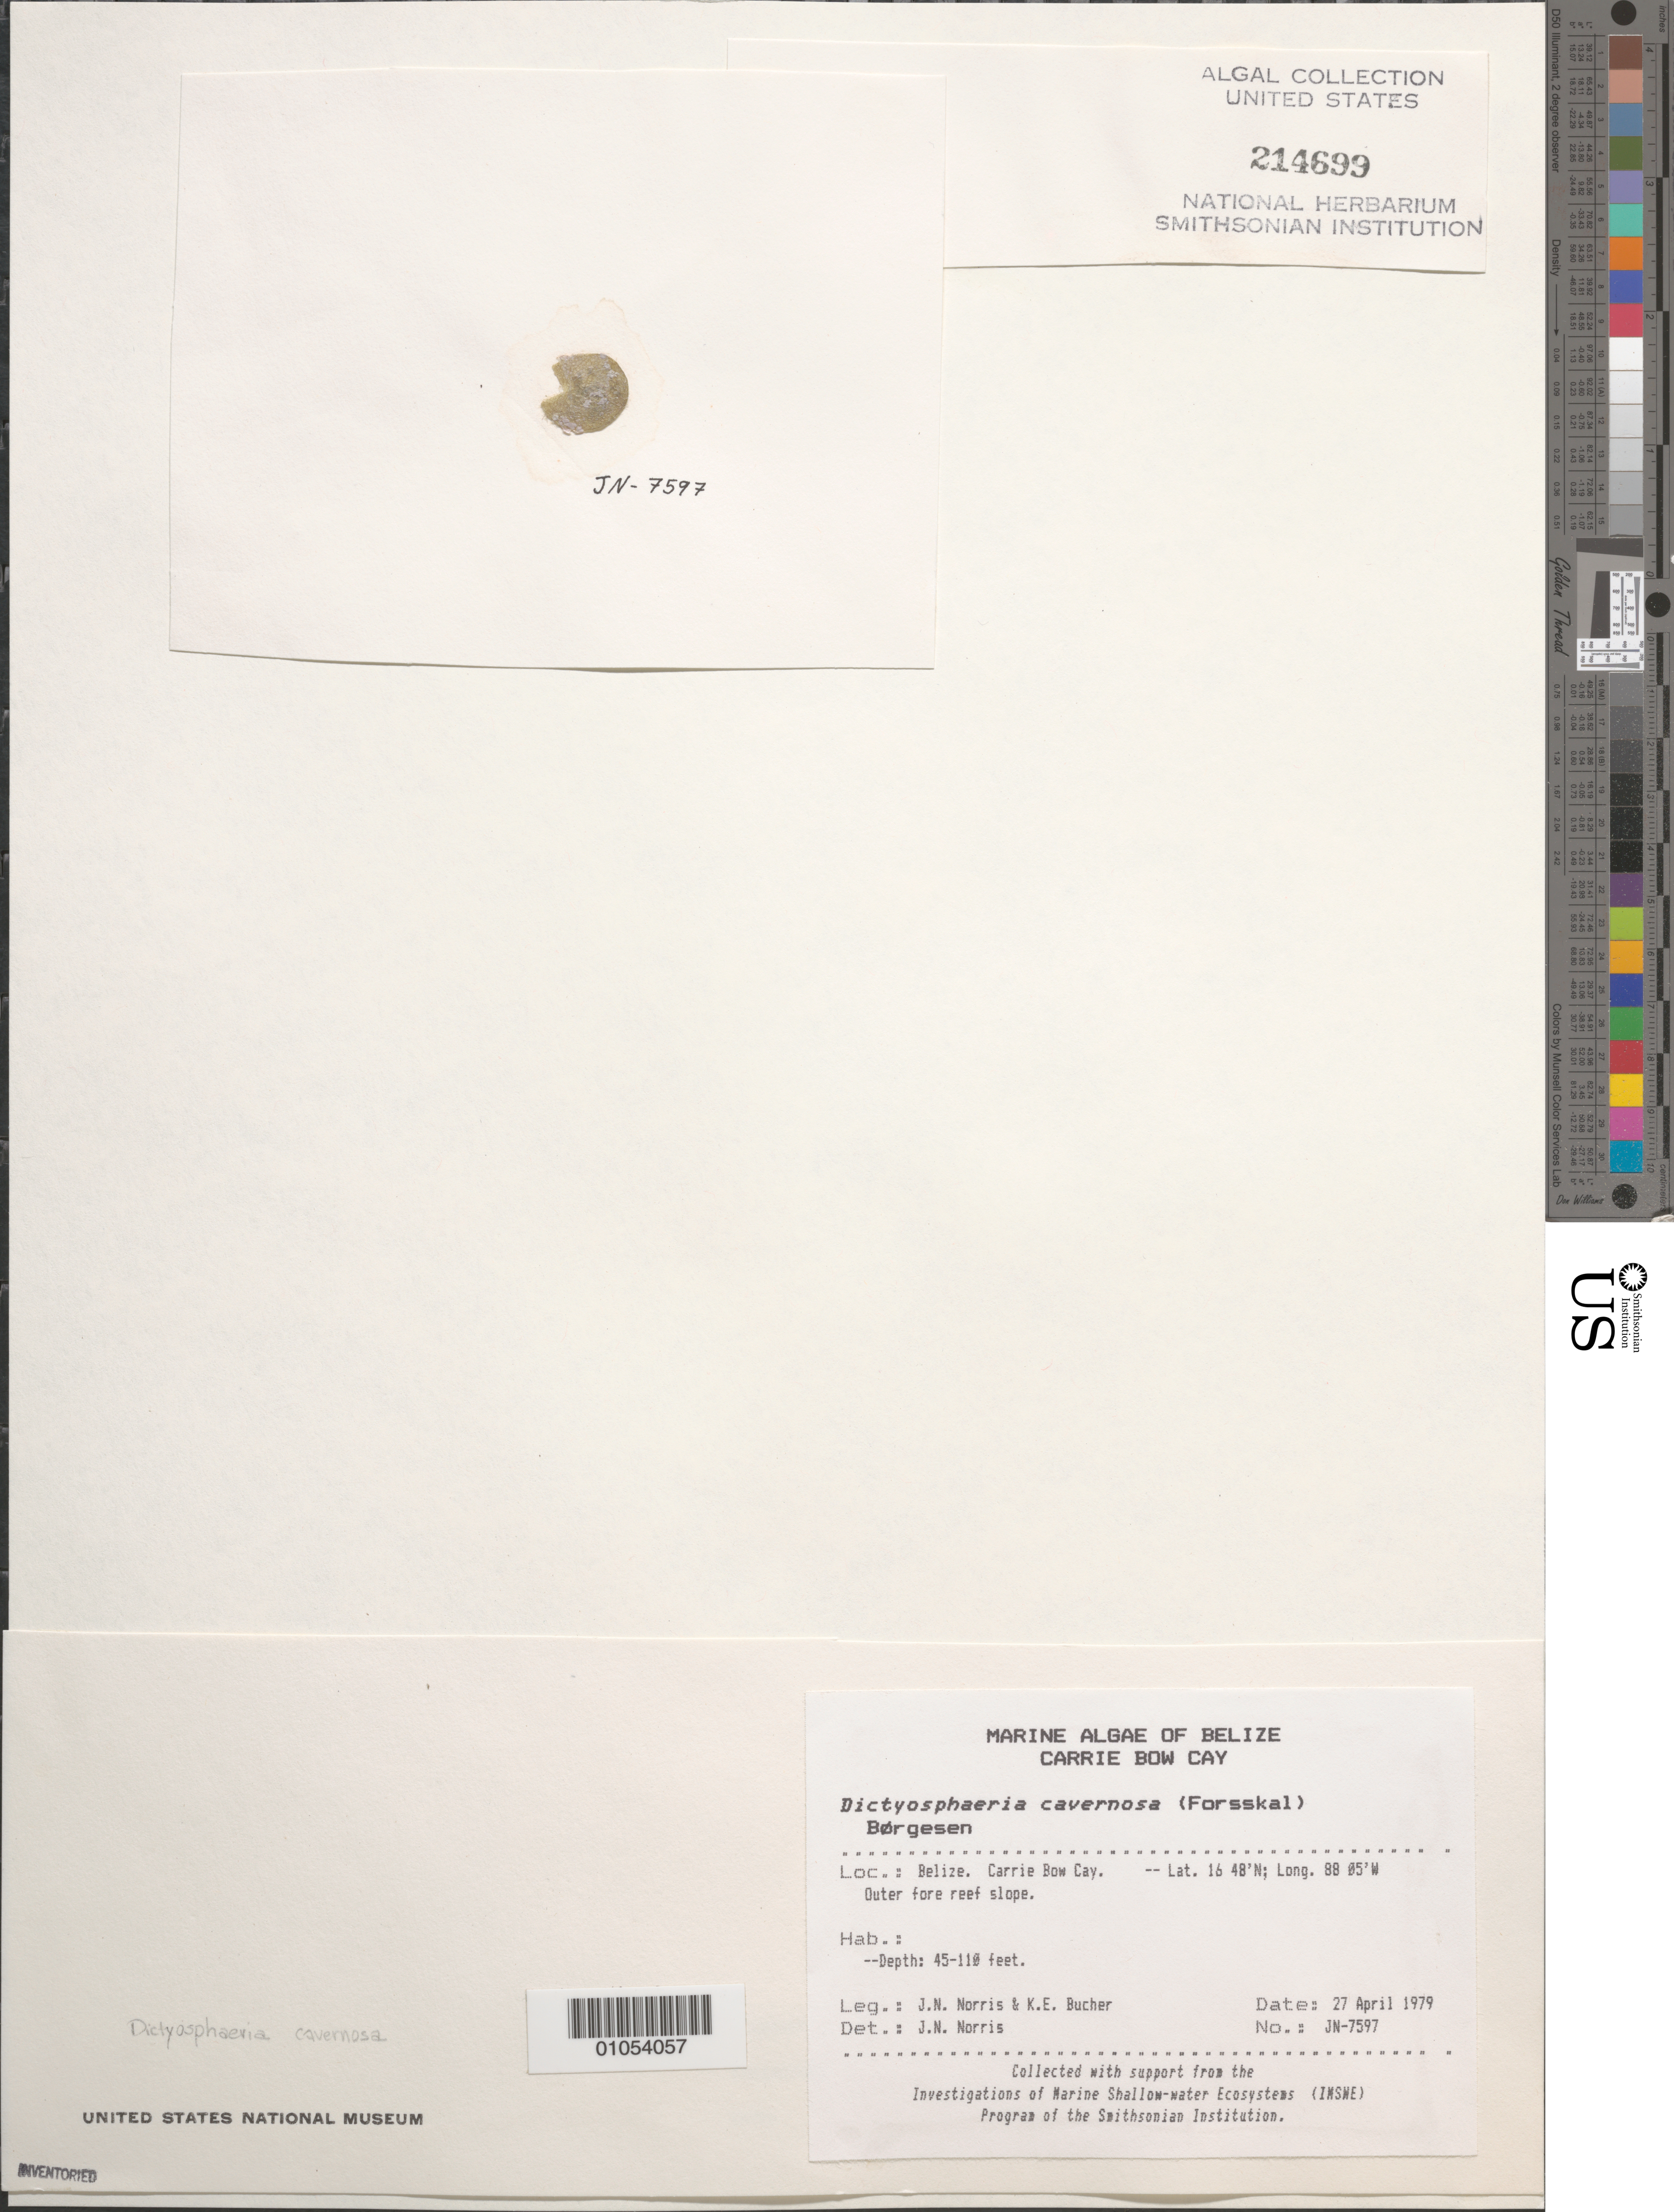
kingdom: Plantae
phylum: Chlorophyta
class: Ulvophyceae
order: Siphonocladales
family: Siphonocladaceae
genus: Dictyosphaeria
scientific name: Dictyosphaeria cavernosa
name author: (Forssk.) Børgesen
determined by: Norris, James N.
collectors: J. N. Norris & K. E. Bucher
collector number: JN-7597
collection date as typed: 27 Apr 1979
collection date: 1979-04-27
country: Belize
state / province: Stann Creek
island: Carrie Bow Cay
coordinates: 16 48'N, 88 05'W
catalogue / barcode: US 214699